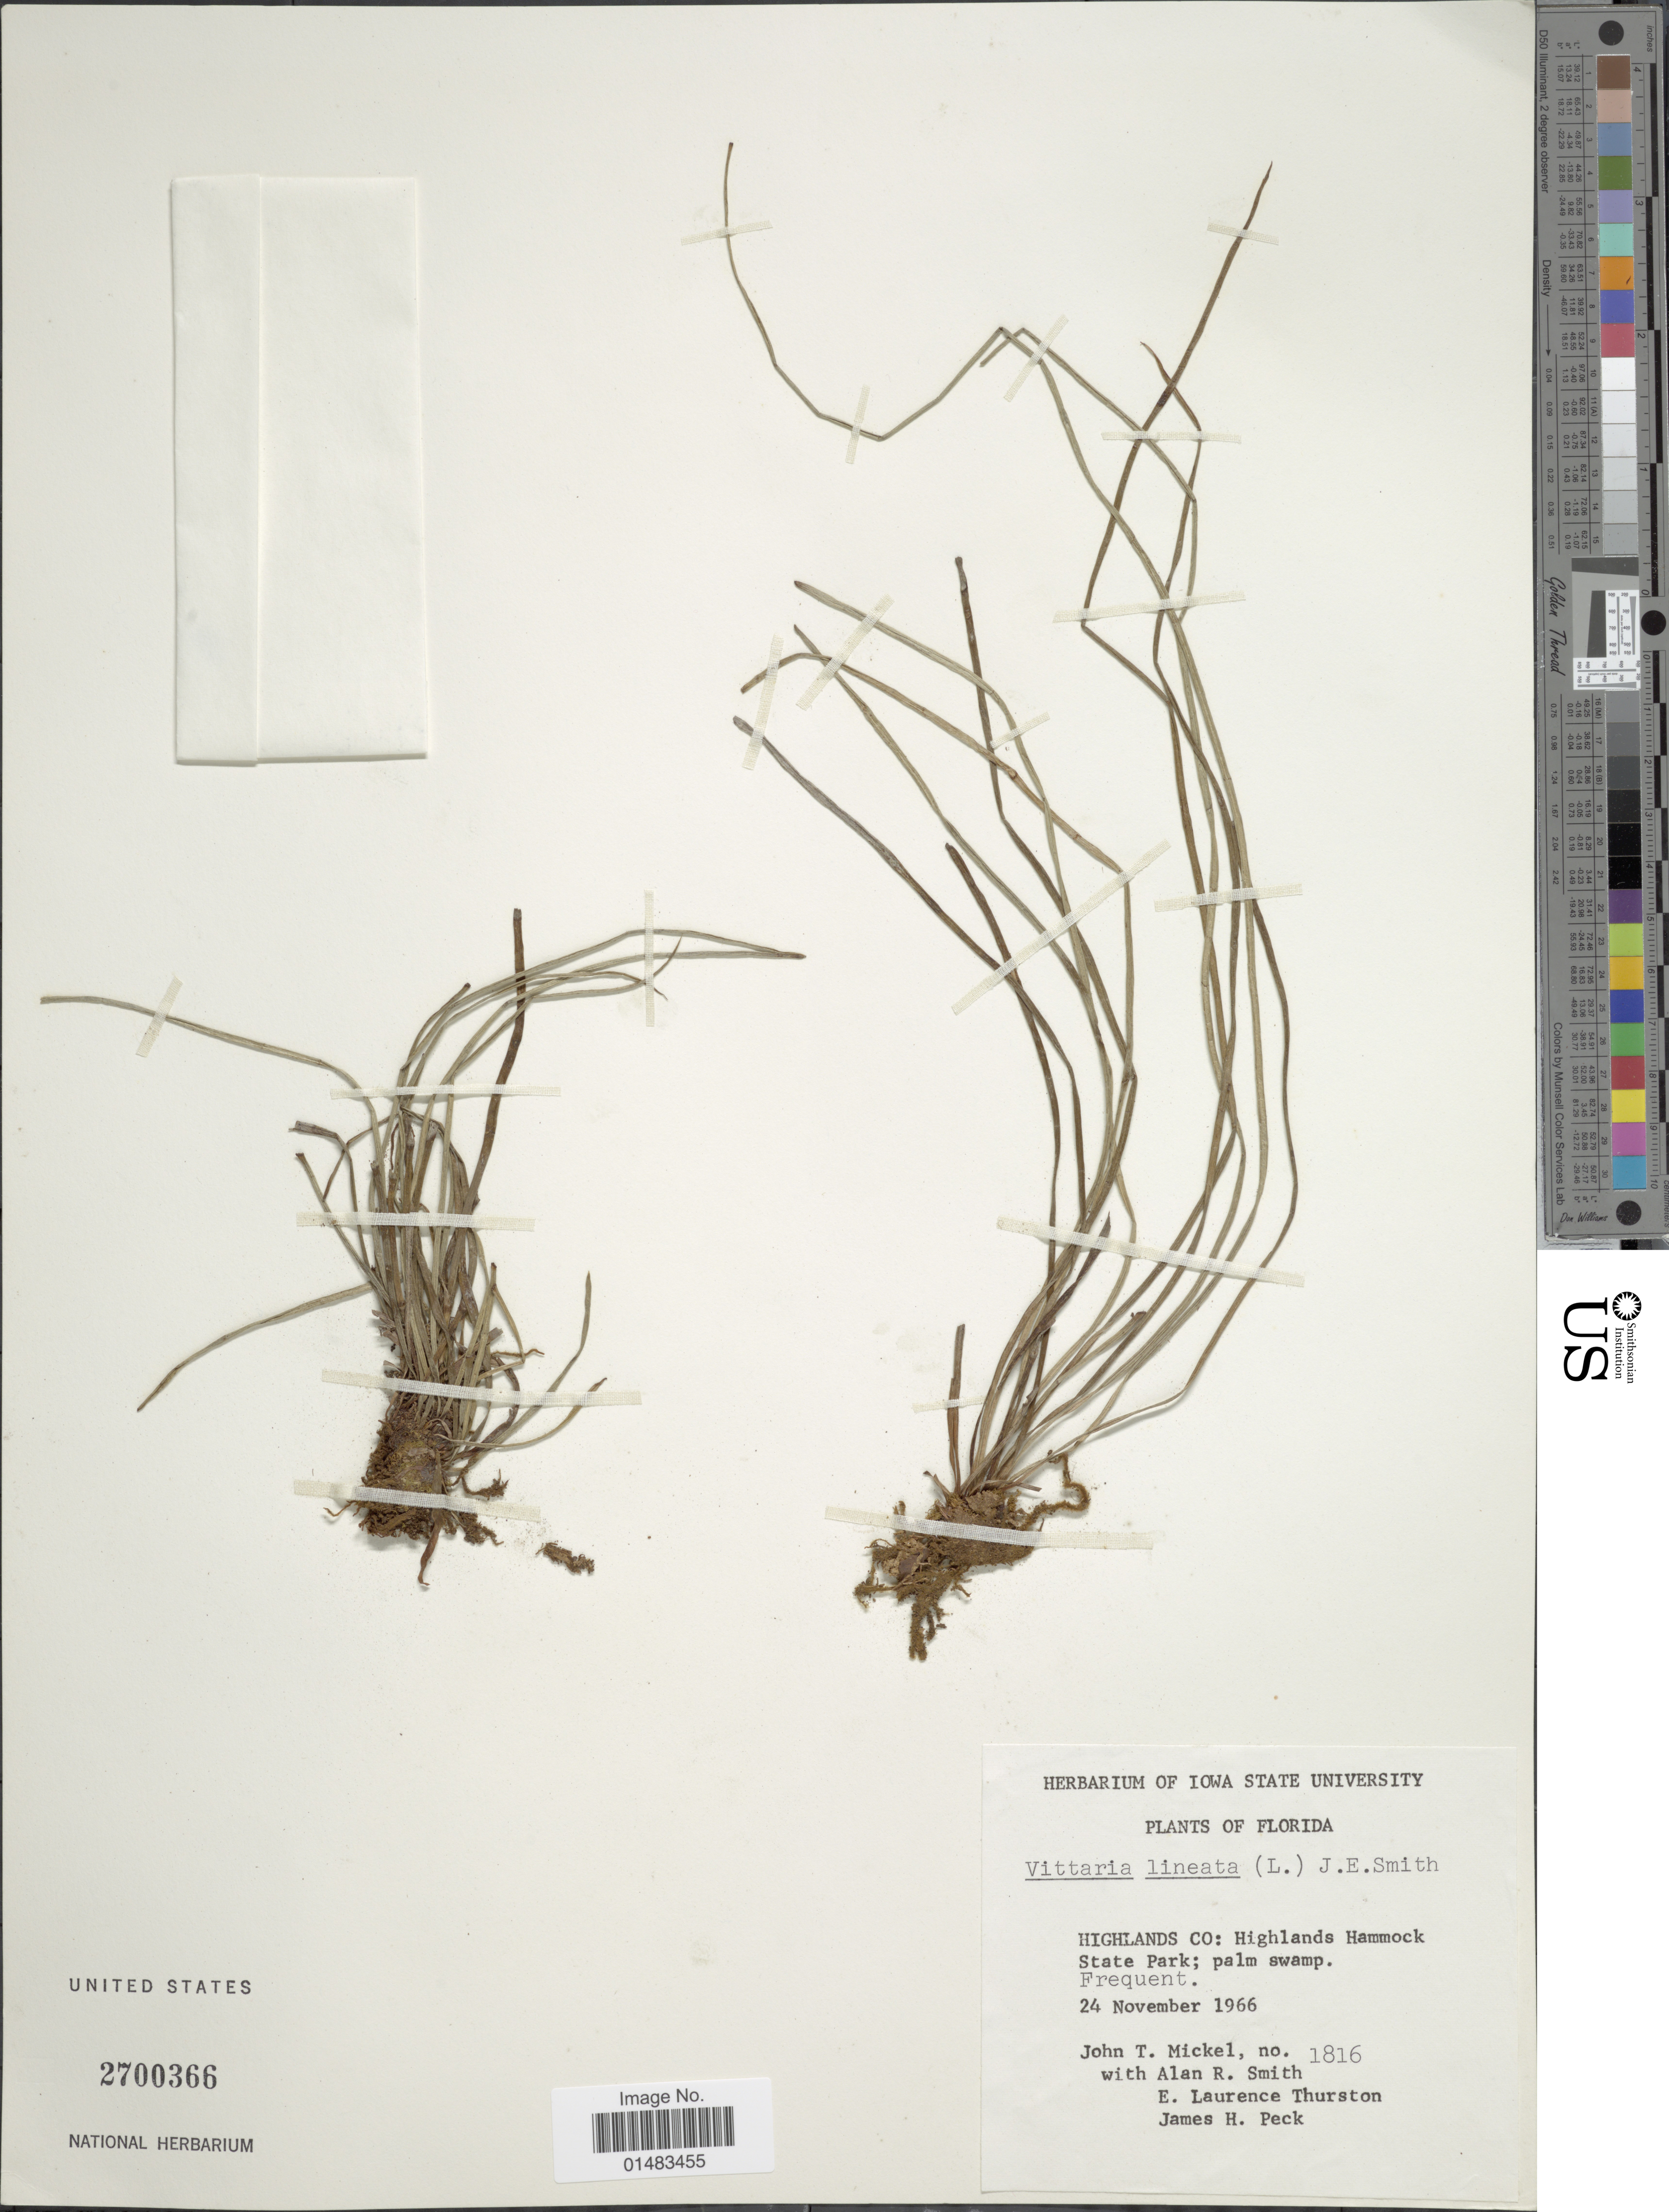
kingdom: Plantae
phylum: Tracheophyta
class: Polypodiopsida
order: Polypodiales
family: Pteridaceae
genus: Vittaria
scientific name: Vittaria lineata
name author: (L.) Sm.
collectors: J. T. Mickel, A. R. Smith, E. Thurston & J. Peck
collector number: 1816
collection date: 1966-11-24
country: United States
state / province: Florida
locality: Plants of Florida, Highlands Co. Highlands Hammock State Park; palm swamp Frequent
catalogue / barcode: US 2700366